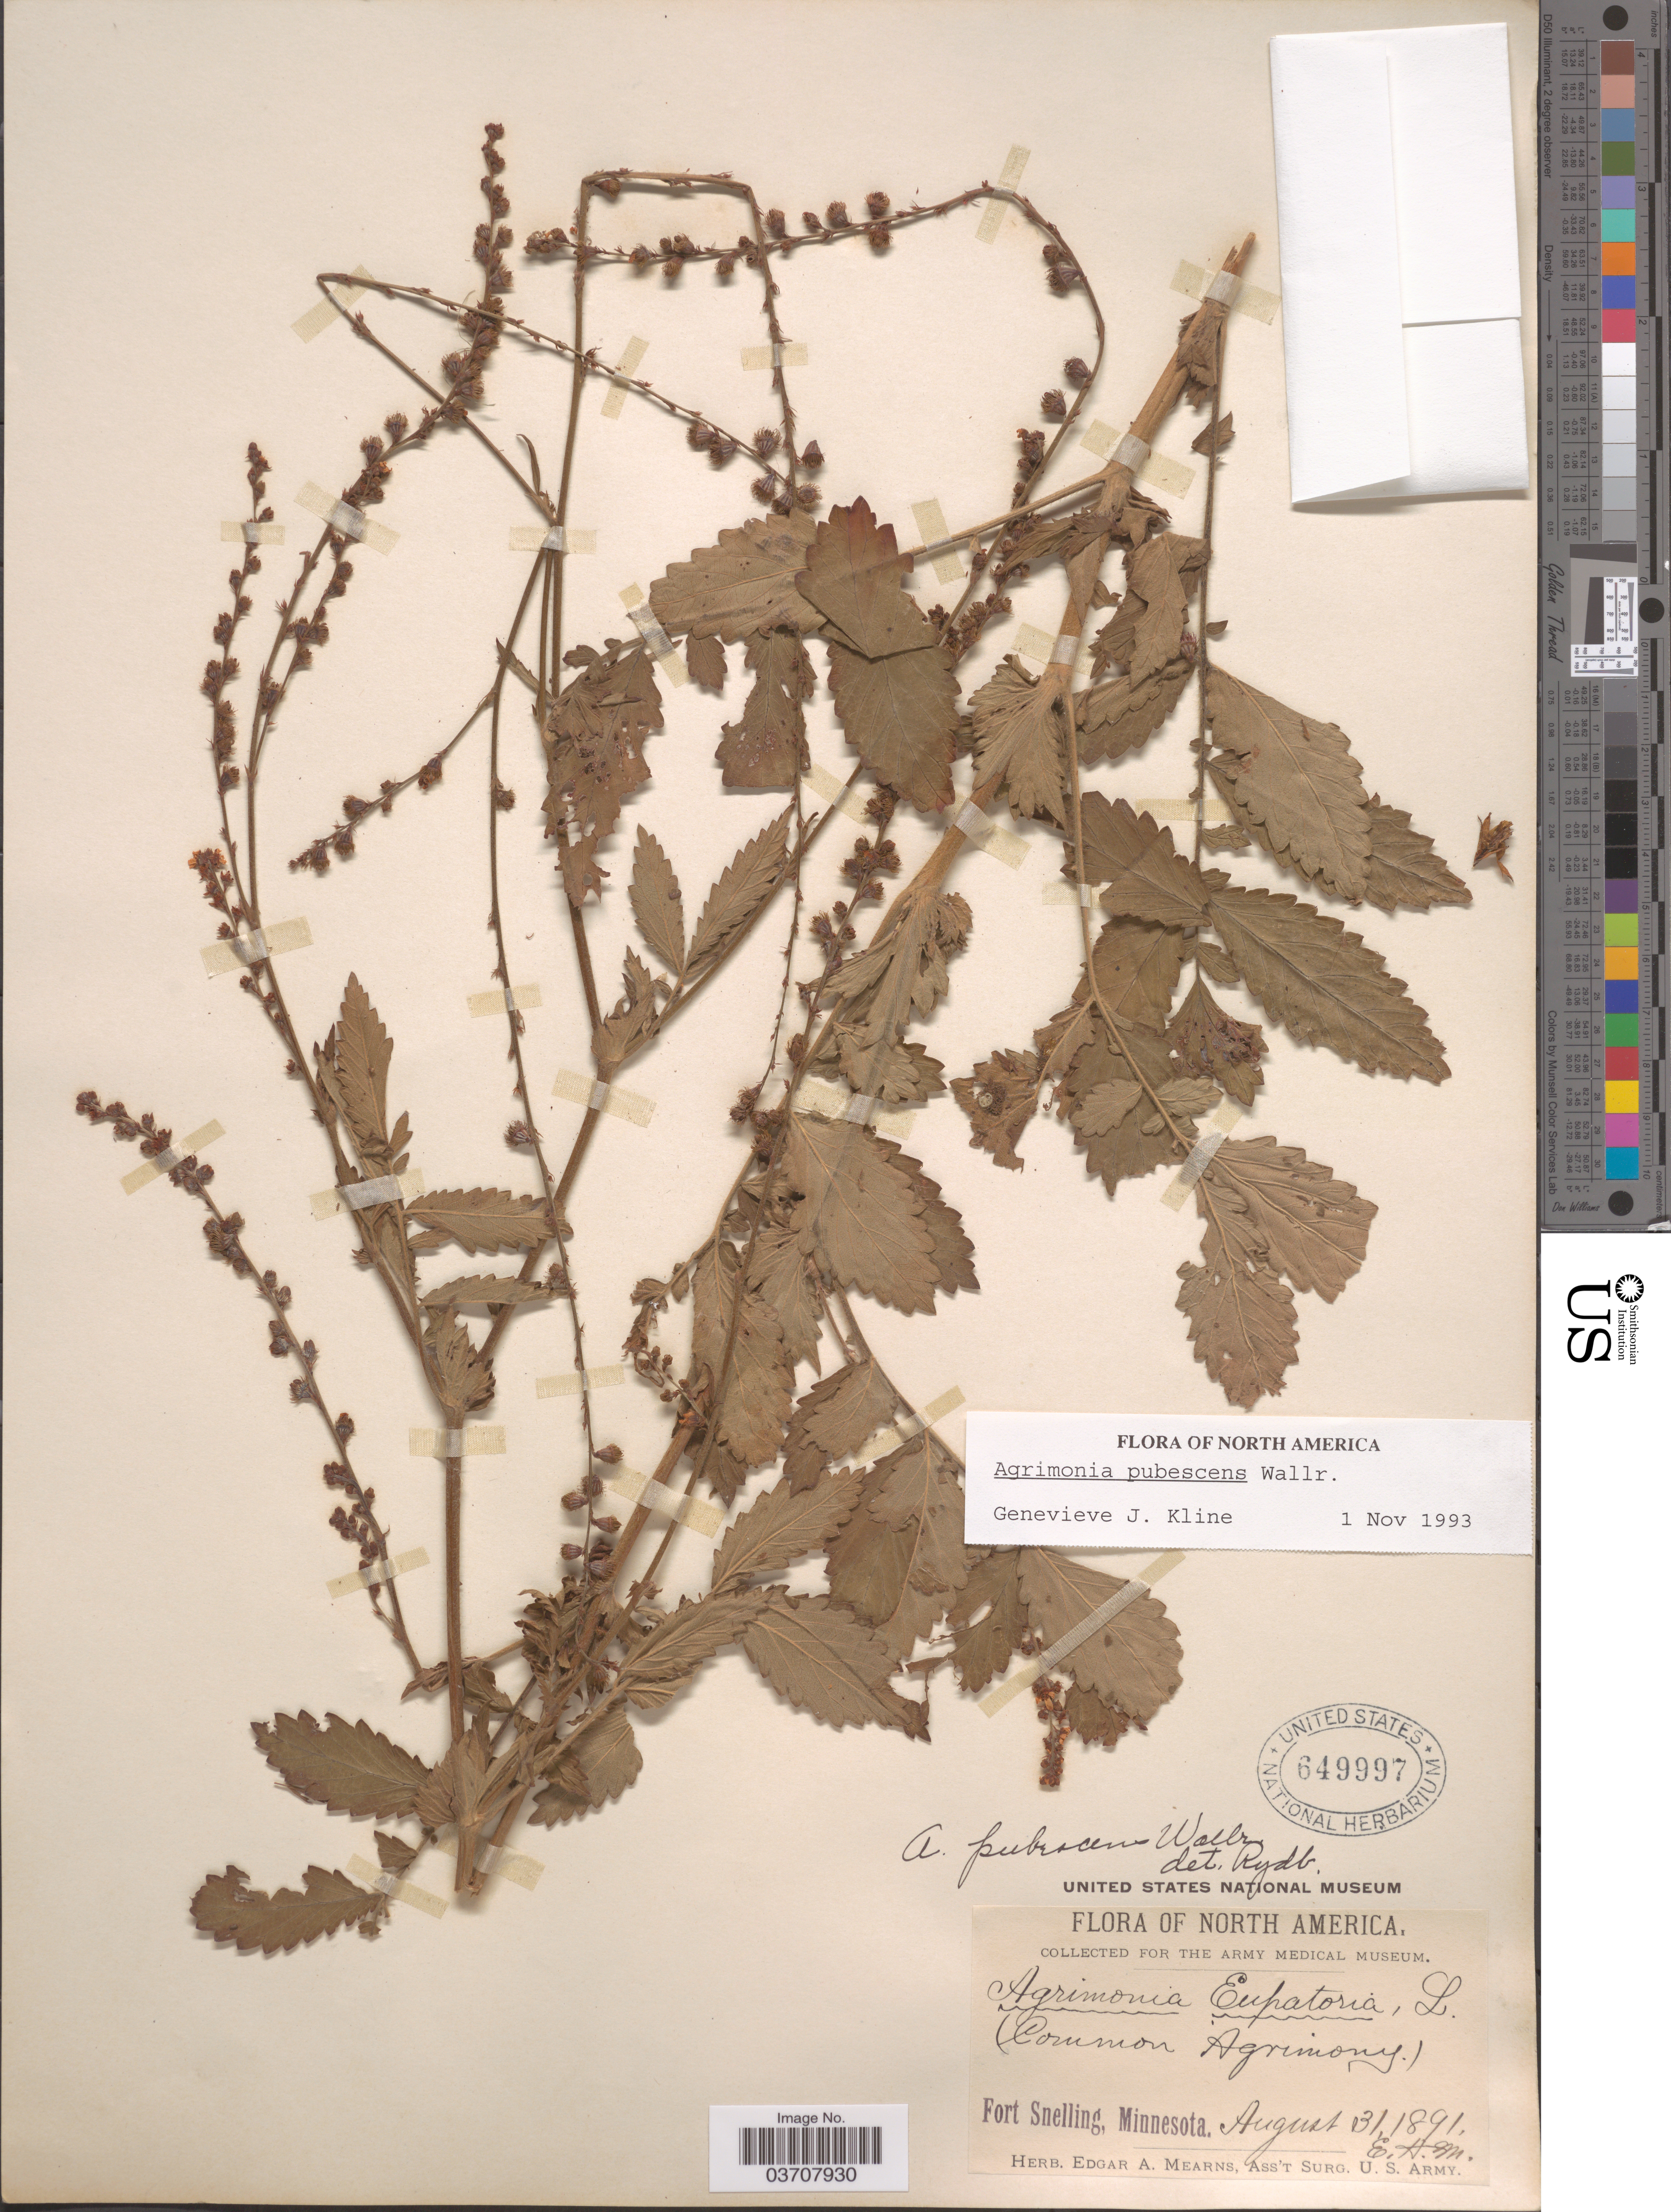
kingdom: Plantae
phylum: Tracheophyta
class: Magnoliopsida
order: Rosales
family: Rosaceae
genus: Agrimonia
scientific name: Agrimonia pubescens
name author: Wallr.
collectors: E. A. Mearns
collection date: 1891-08-31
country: United States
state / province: Minnesota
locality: Fort Snelling.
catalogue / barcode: US 649997